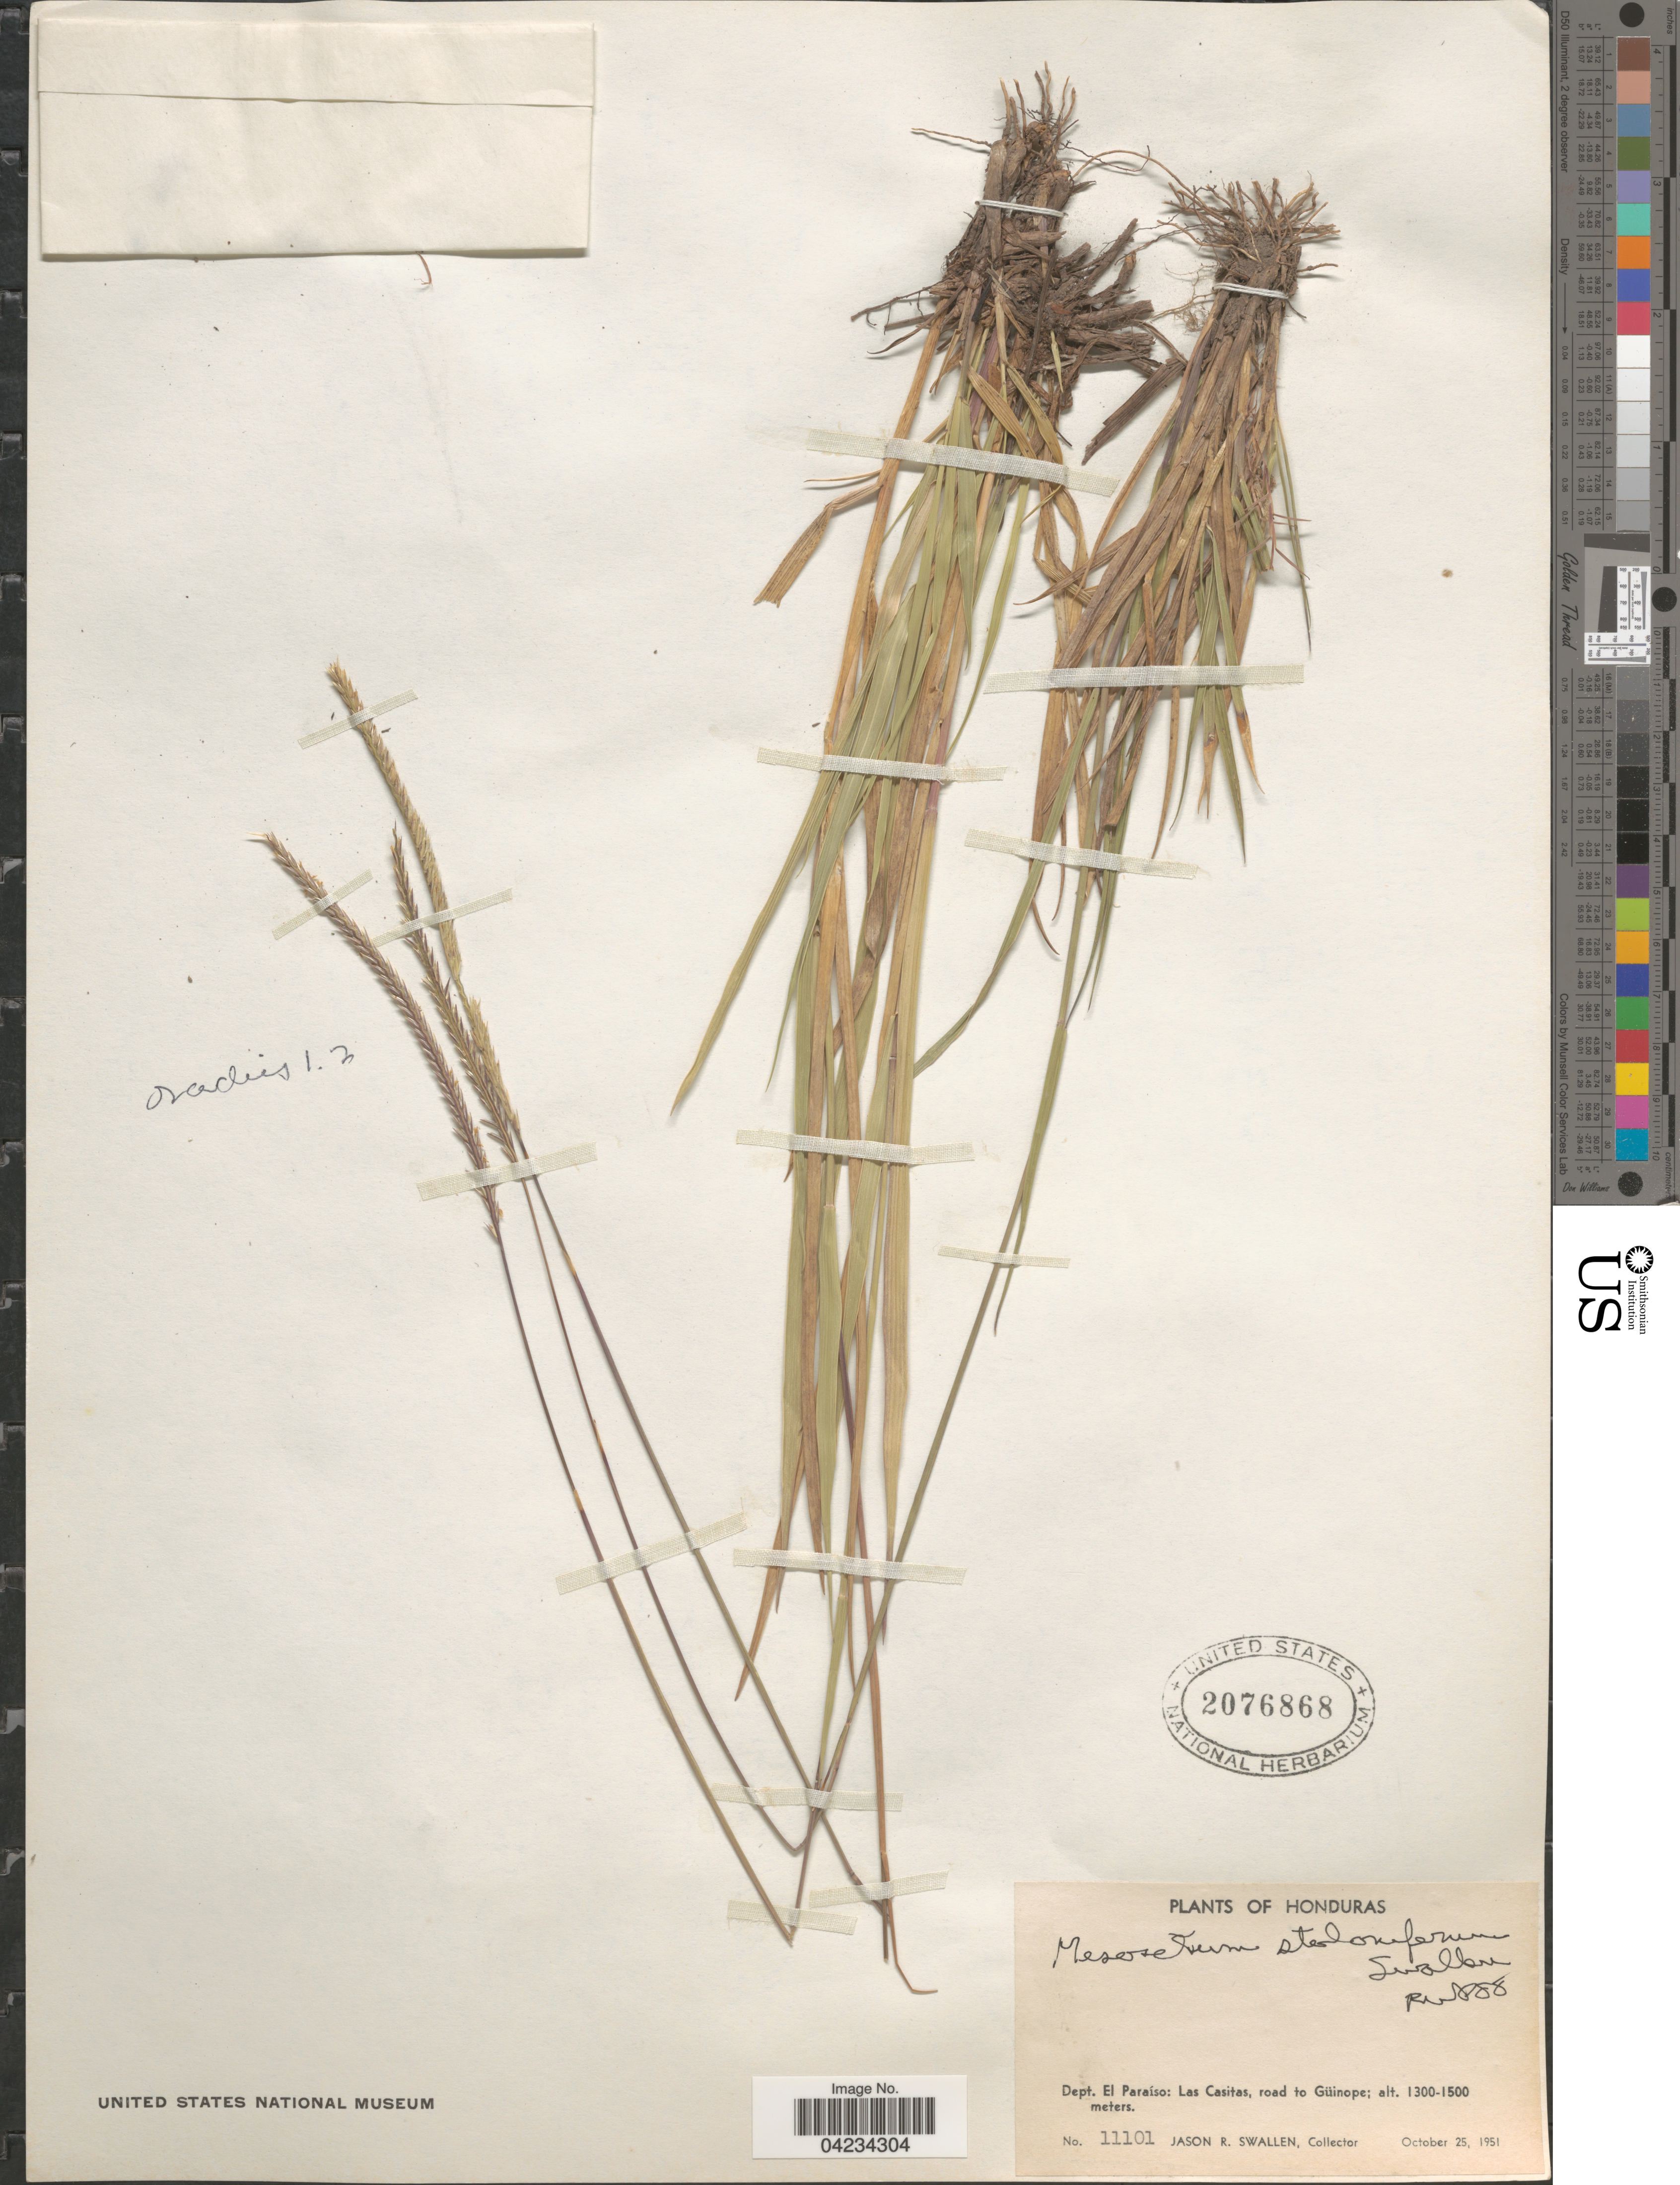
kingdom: Plantae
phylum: Tracheophyta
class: Liliopsida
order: Poales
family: Poaceae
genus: Mesosetum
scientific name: Mesosetum stoloniferum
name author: Swallen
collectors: J. R. Swallen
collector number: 11101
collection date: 1951-10-25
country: Honduras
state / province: El Paraiso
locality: Dept. El Paraíso: Las Casitas, road to Güinope.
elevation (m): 1300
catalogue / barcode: US 2076868